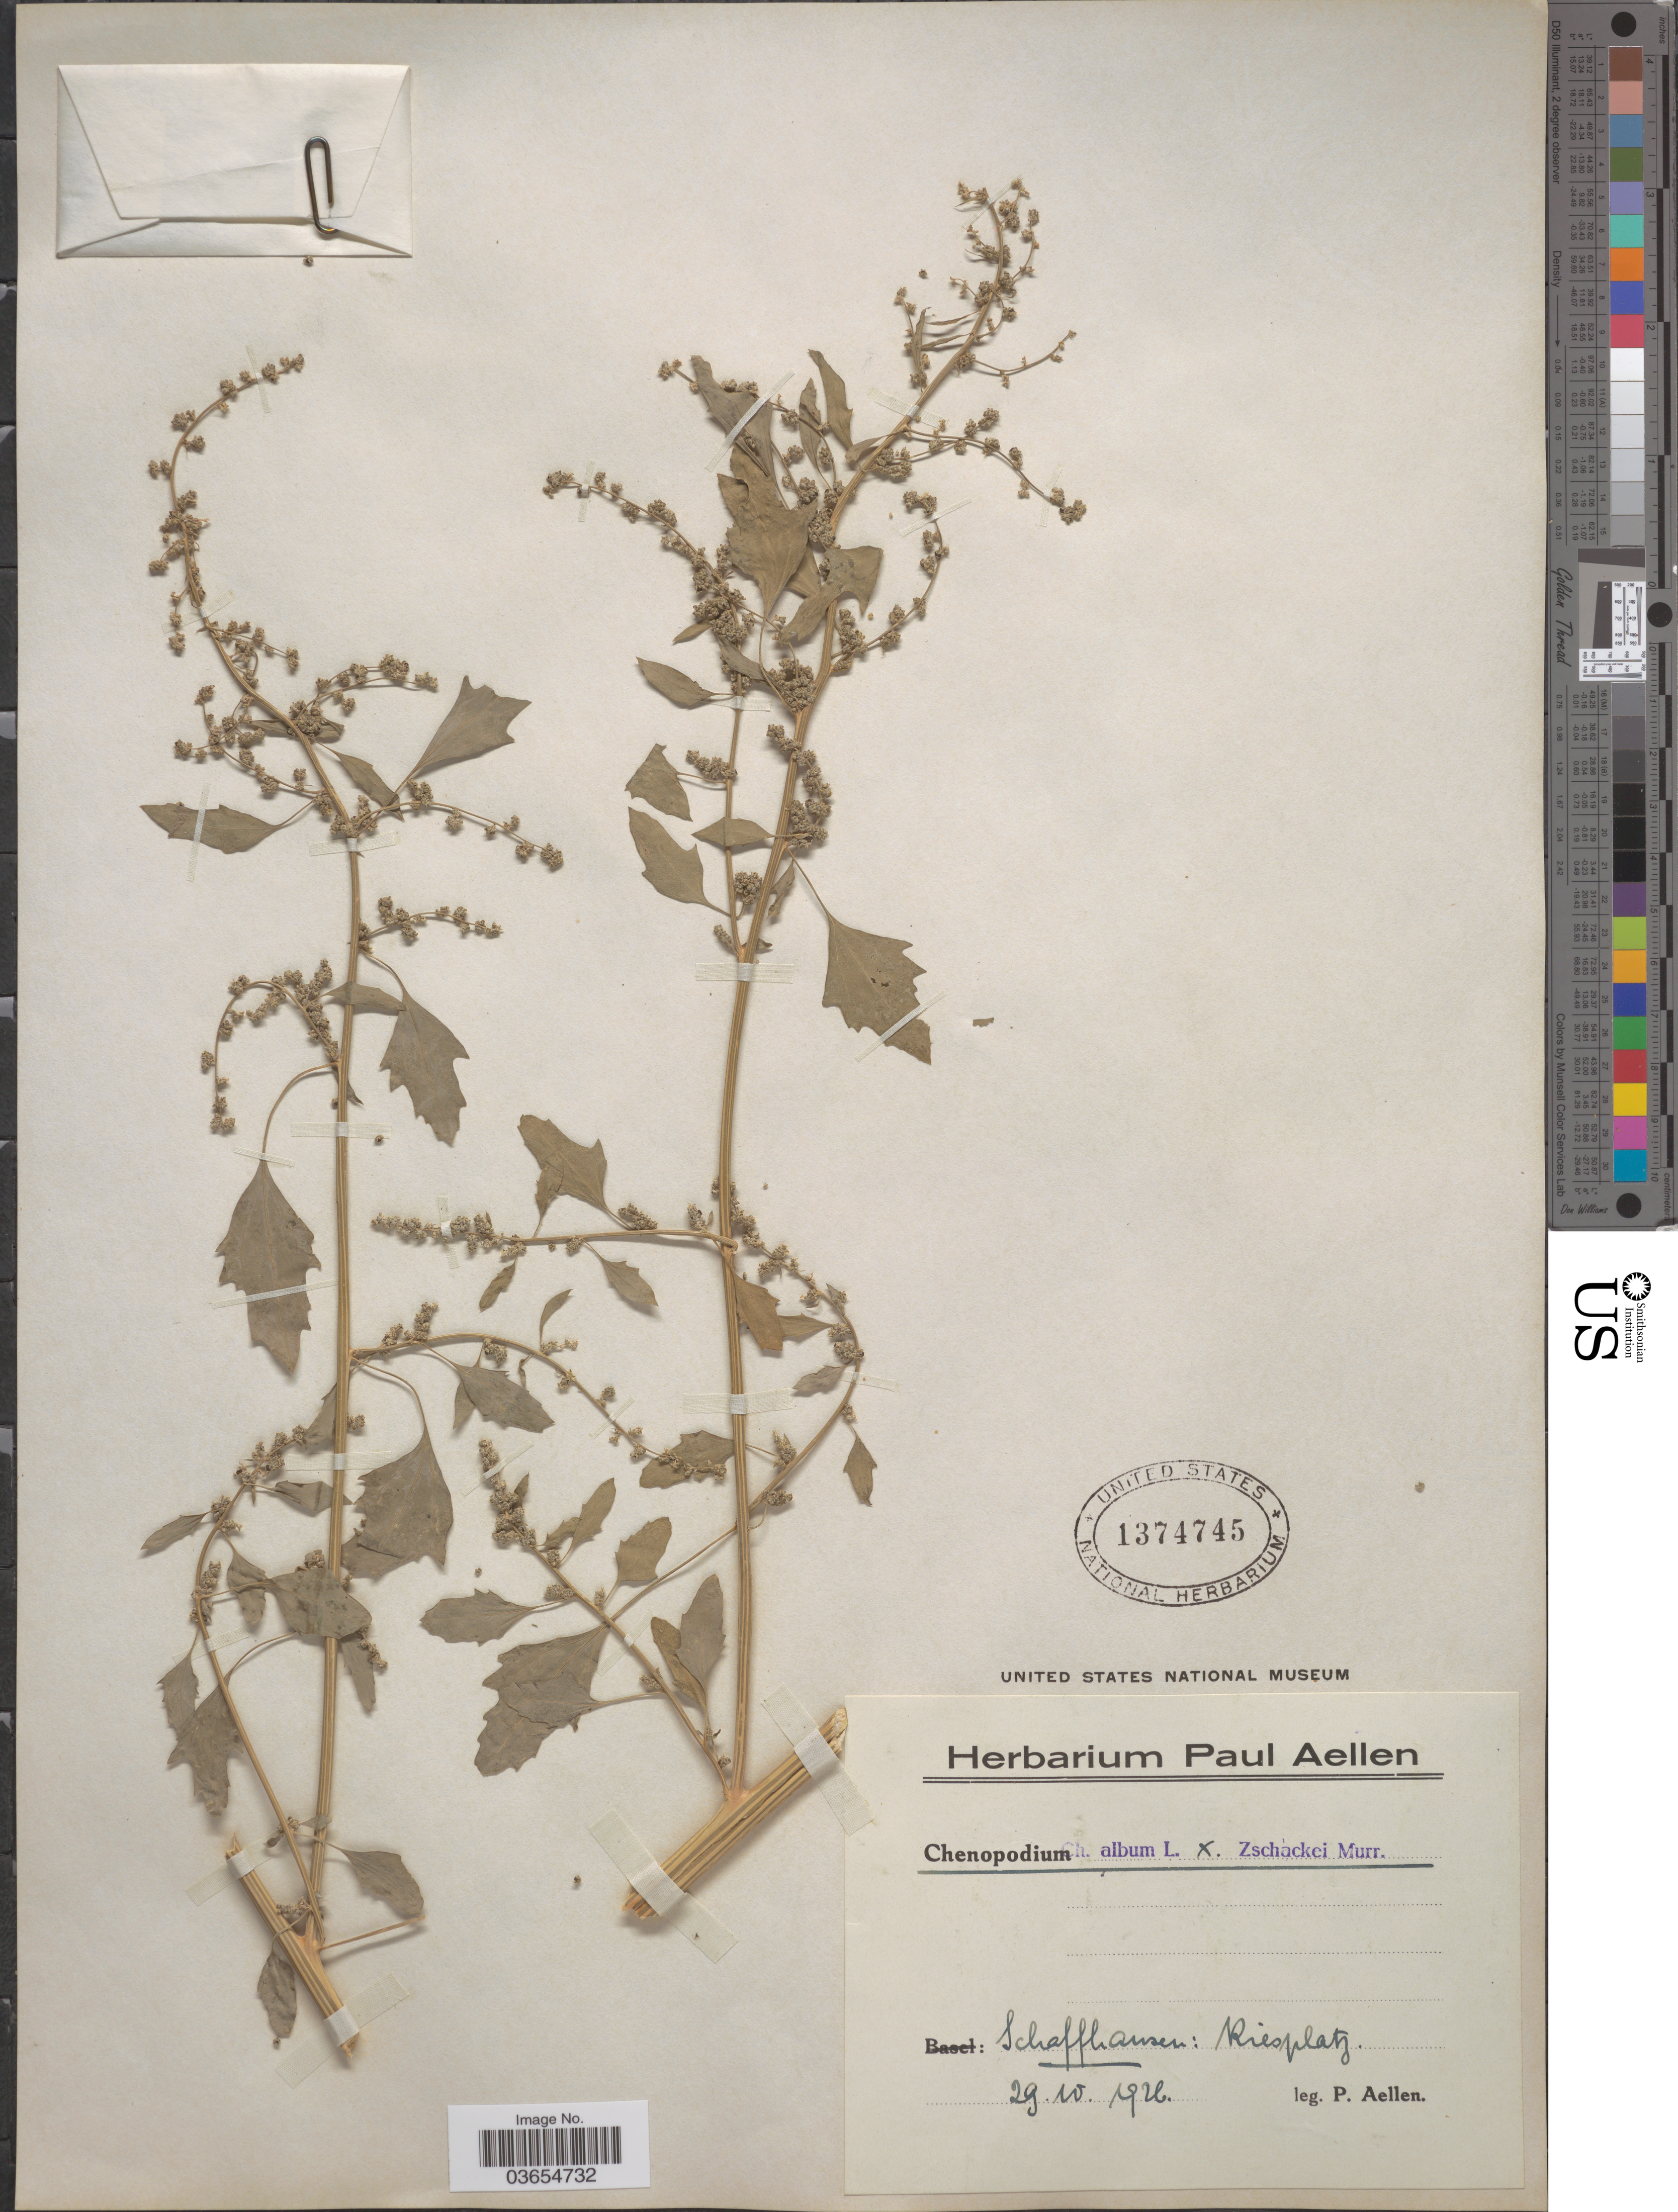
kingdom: Plantae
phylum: Tracheophyta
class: Magnoliopsida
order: Caryophyllales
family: Amaranthaceae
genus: Chenopodium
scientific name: Chenopodium album x C. zschackei Murr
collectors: P. Aellen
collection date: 1926-10-29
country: Switzerland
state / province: Schaffhausen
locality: Kiesplatz.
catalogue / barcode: US 1374745